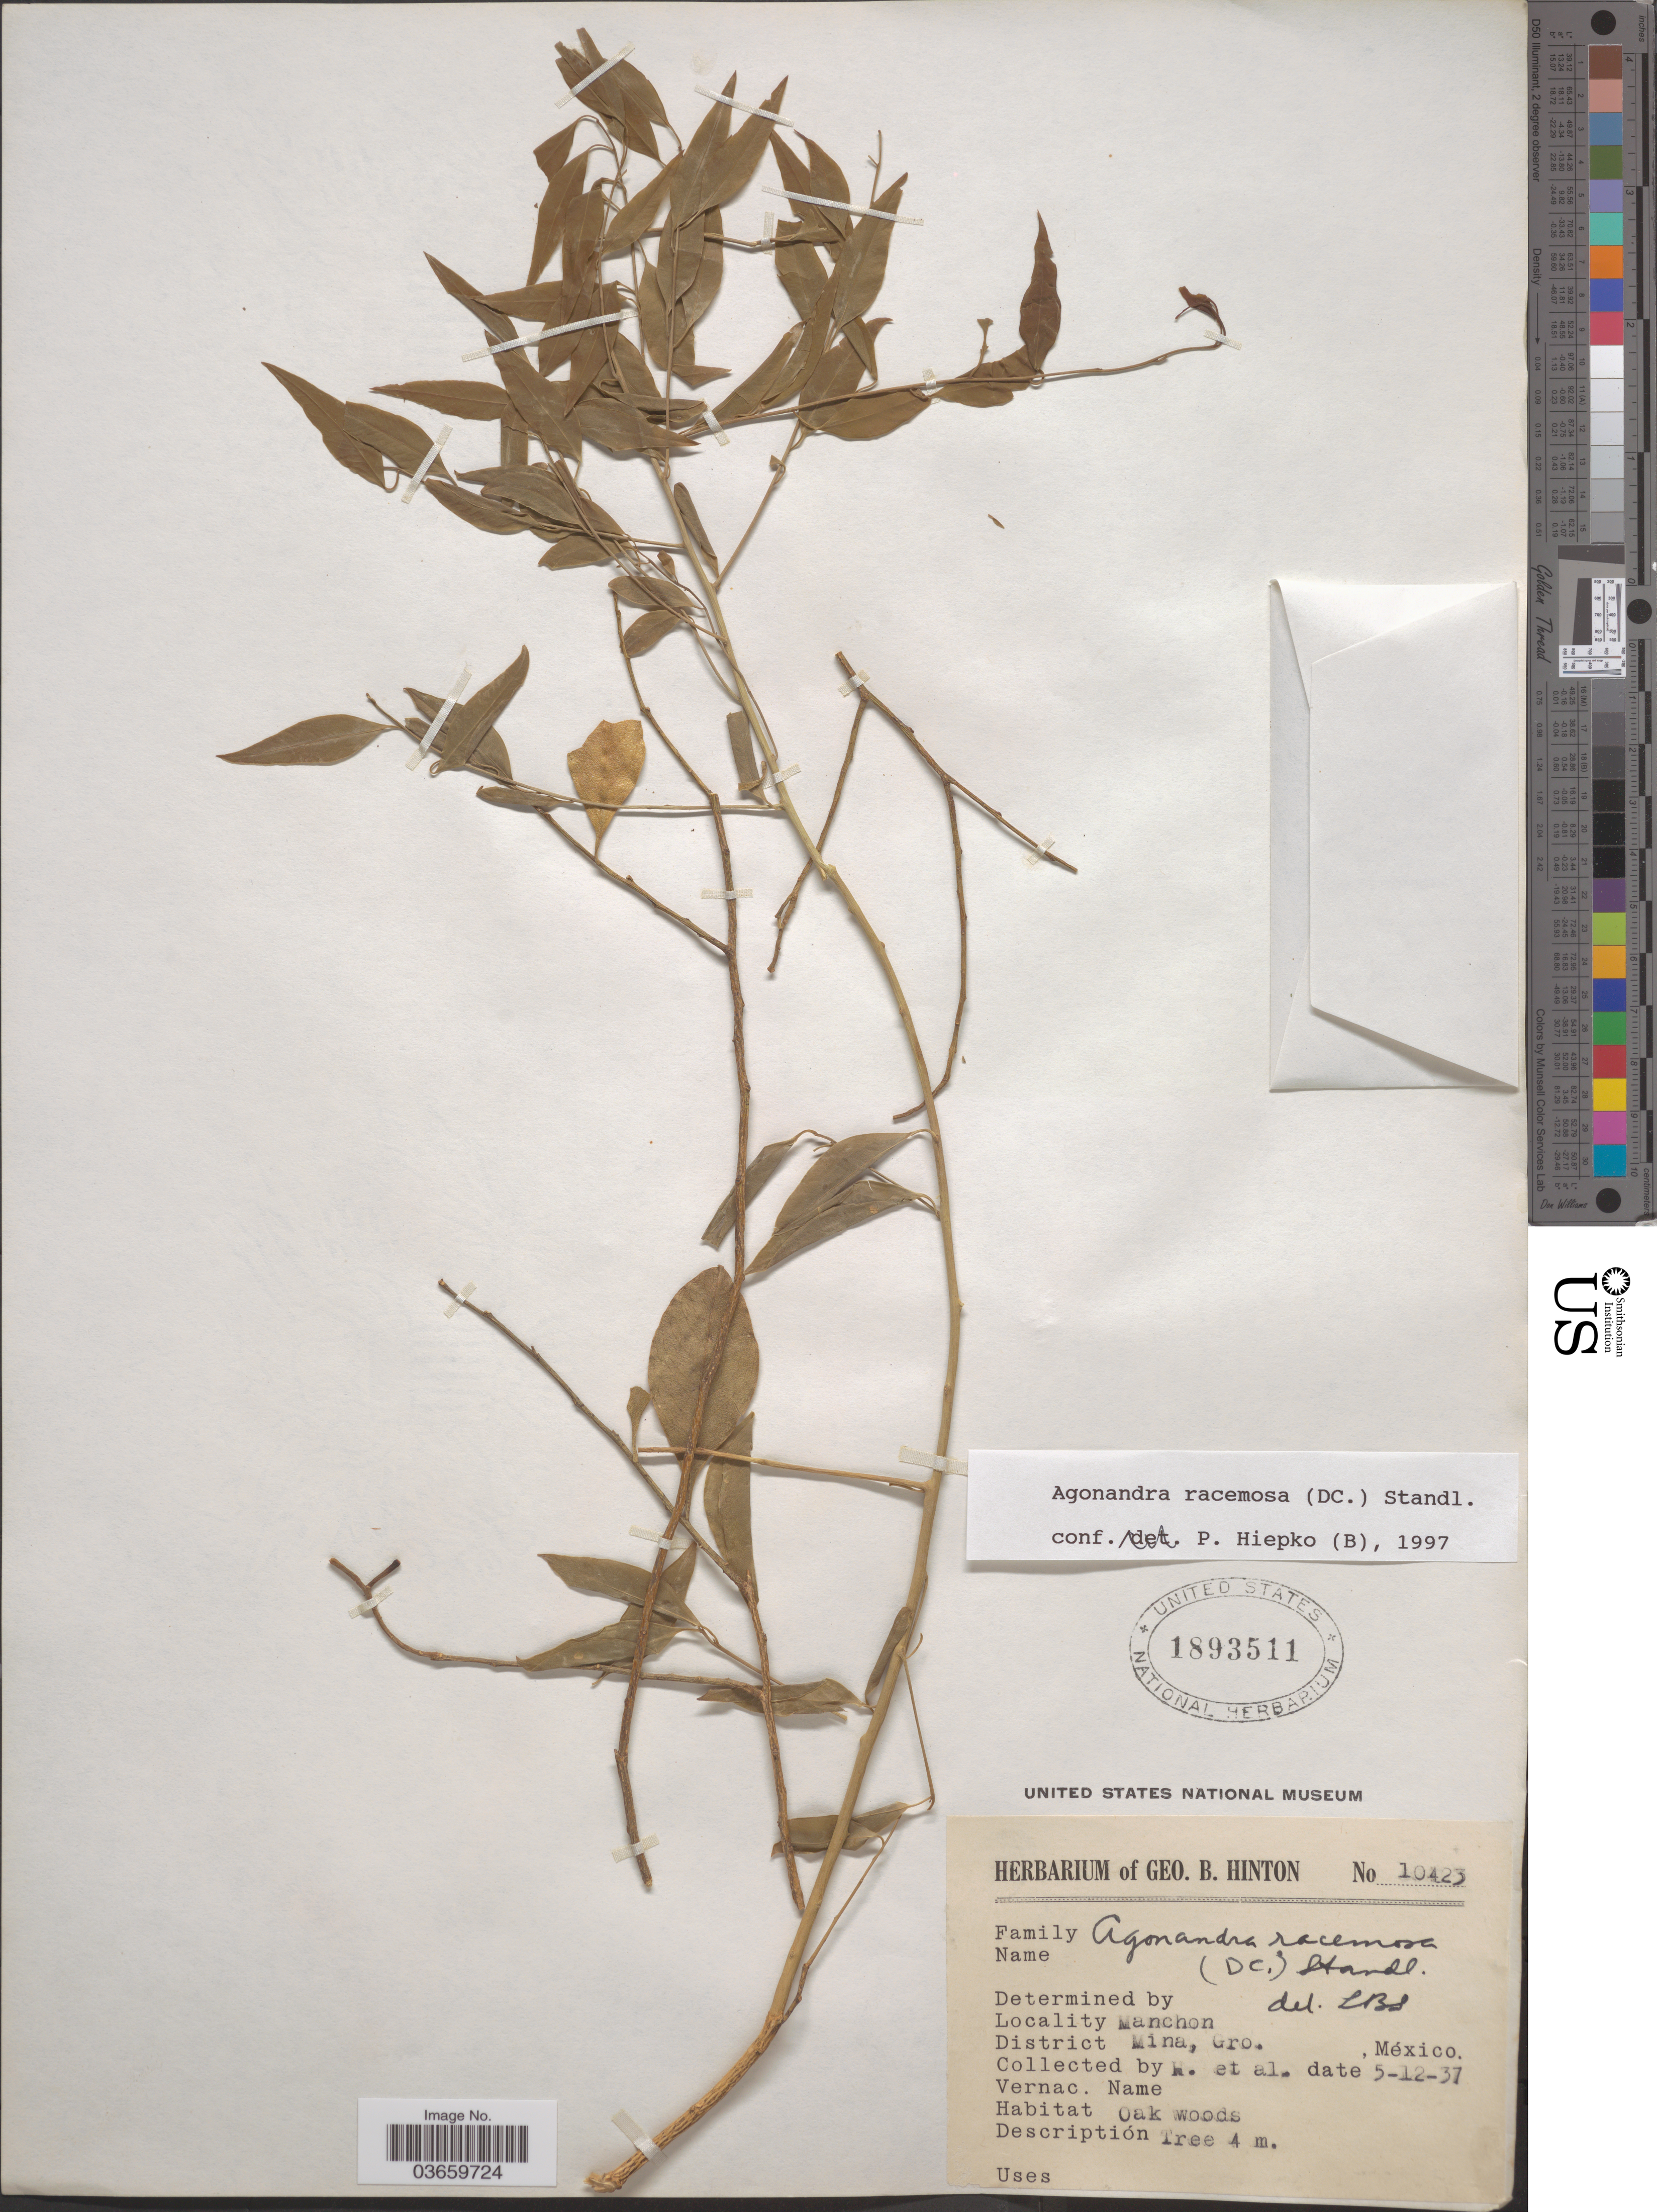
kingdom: Plantae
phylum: Tracheophyta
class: Magnoliopsida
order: Santalales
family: Opiliaceae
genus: Agonandra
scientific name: Agonandra racemosa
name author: (DC.) Standl.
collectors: G. B. Hinton & et al.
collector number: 10423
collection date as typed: Transcribed d/m/y: 5/12/37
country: Mexico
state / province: Guerrero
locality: Manchon. District Mina.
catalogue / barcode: US 1893511